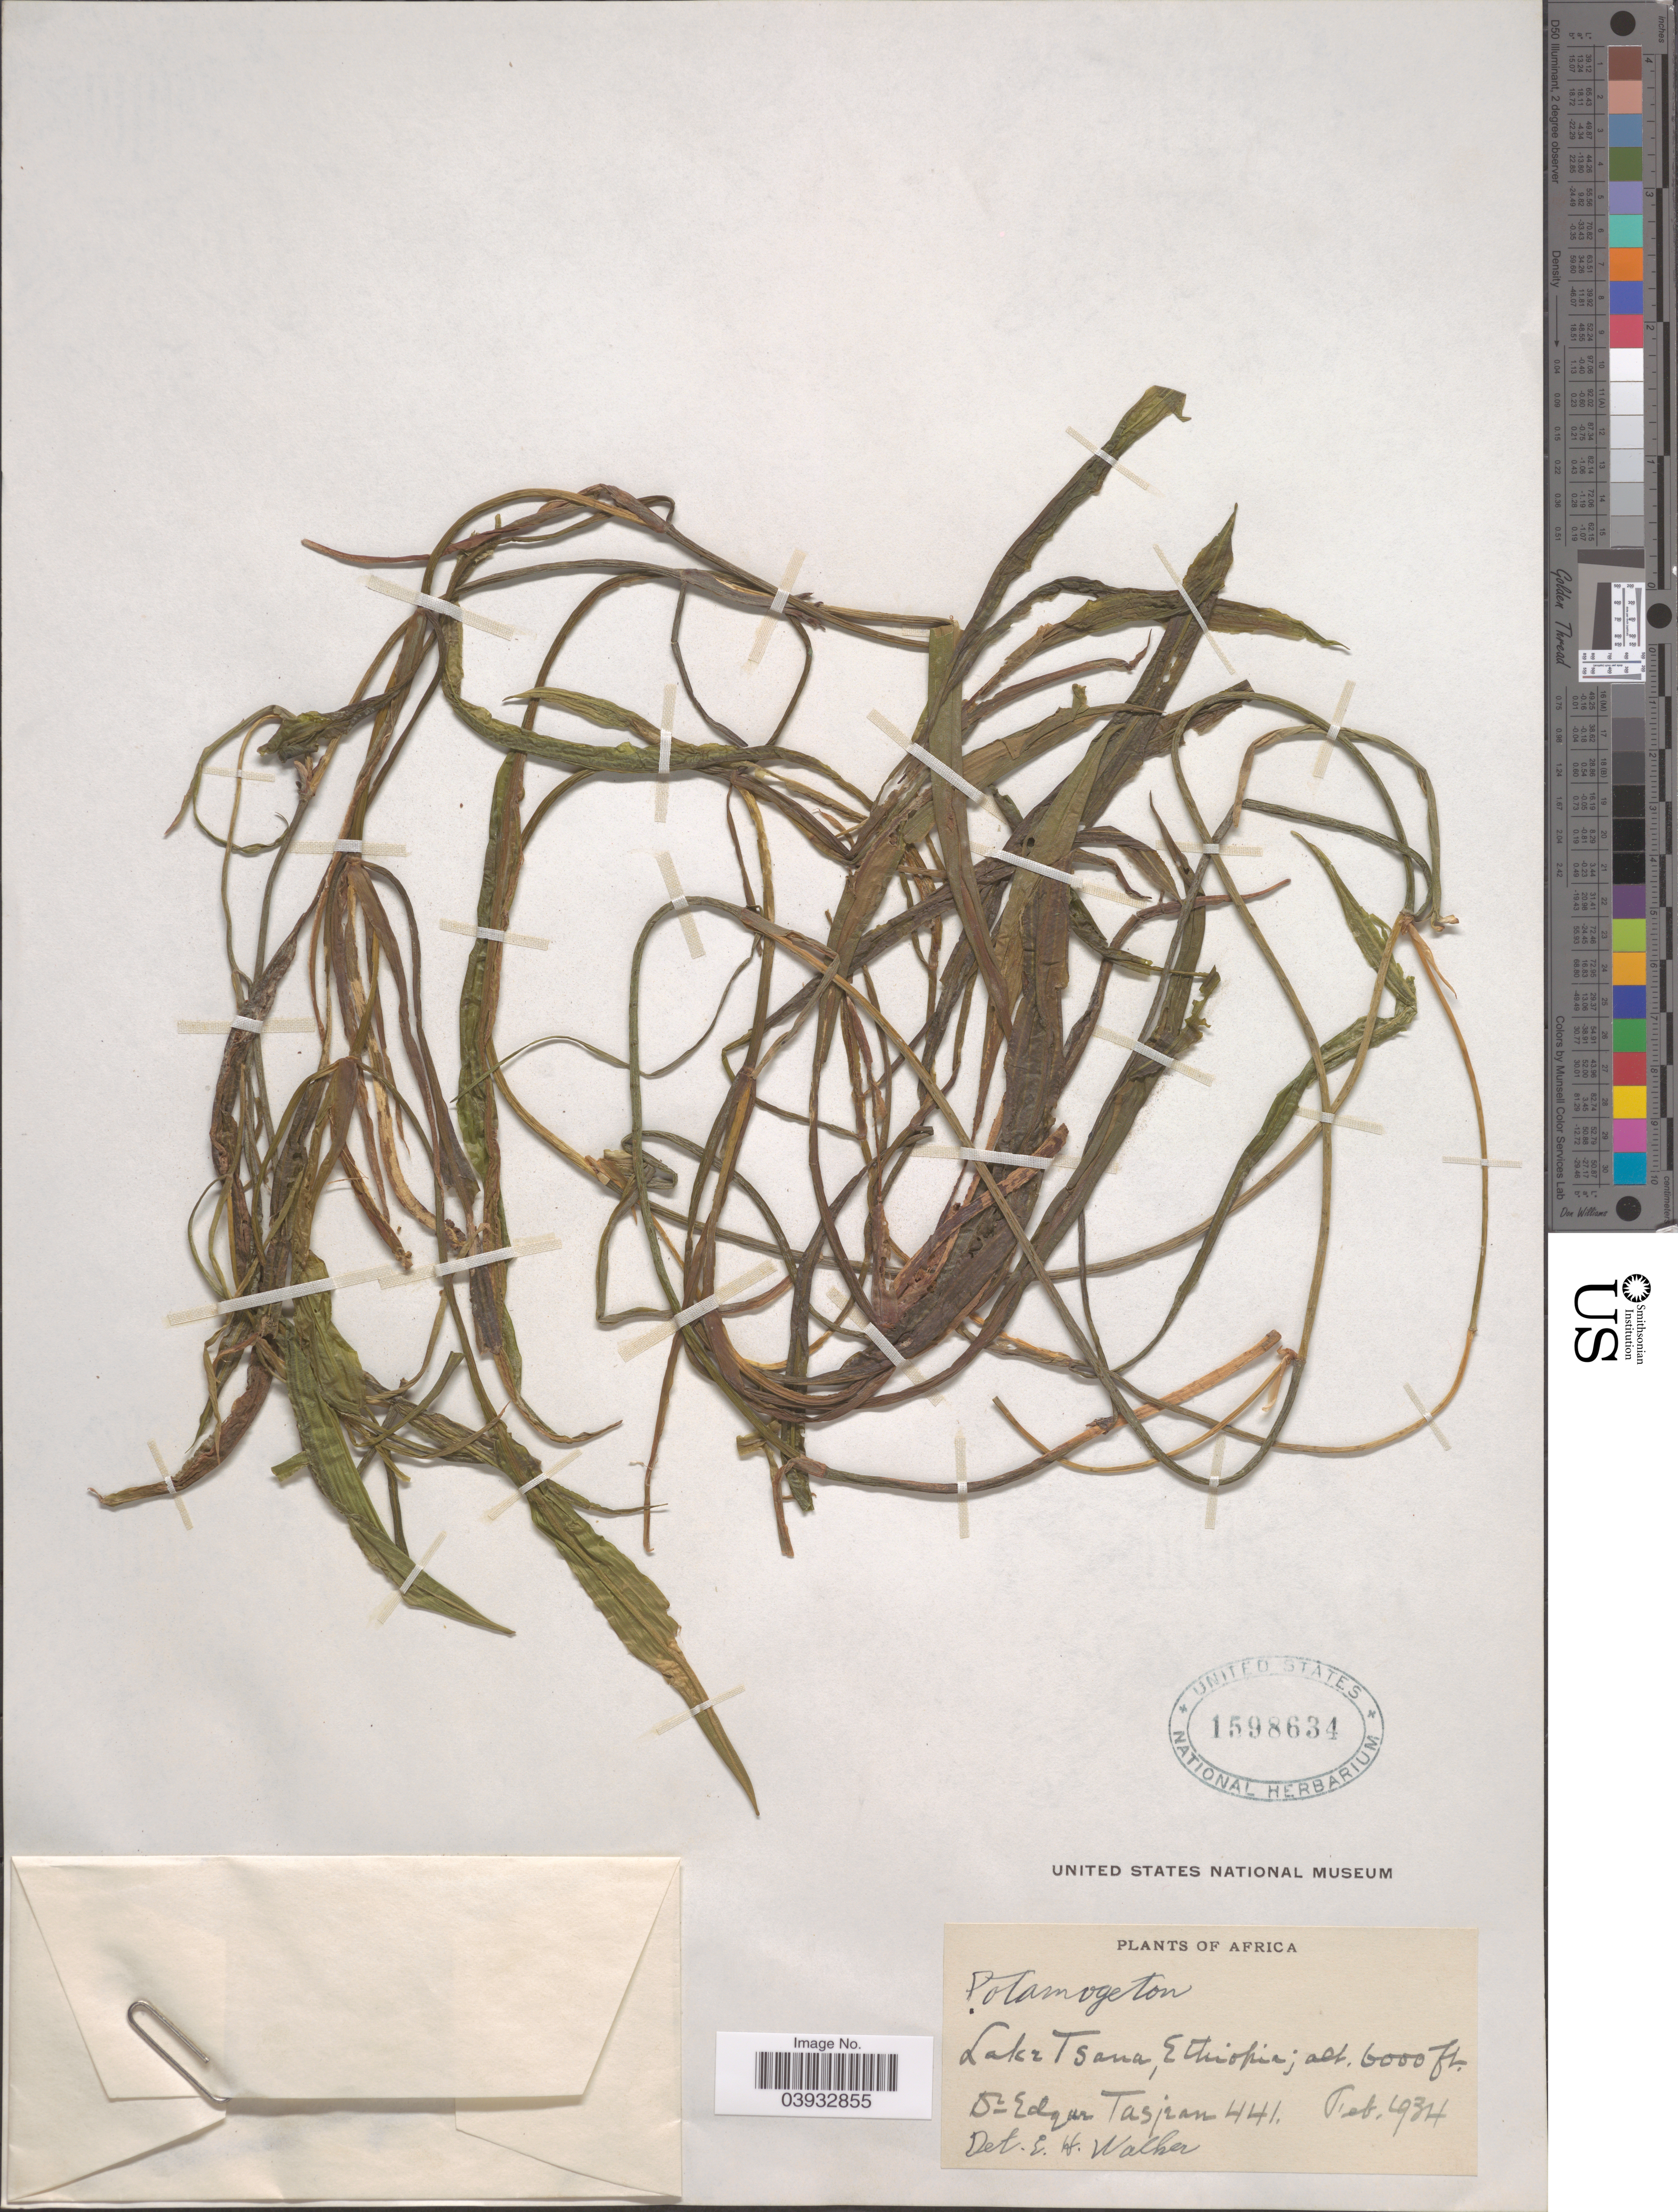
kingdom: Plantae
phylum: Tracheophyta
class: Liliopsida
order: Alismatales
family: Potamogetonaceae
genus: Potamogeton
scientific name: Potamogeton sp.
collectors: E. Tasjran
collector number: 441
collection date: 1934-02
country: Ethiopia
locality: Lake Tsana.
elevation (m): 1829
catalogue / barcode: US 1598634